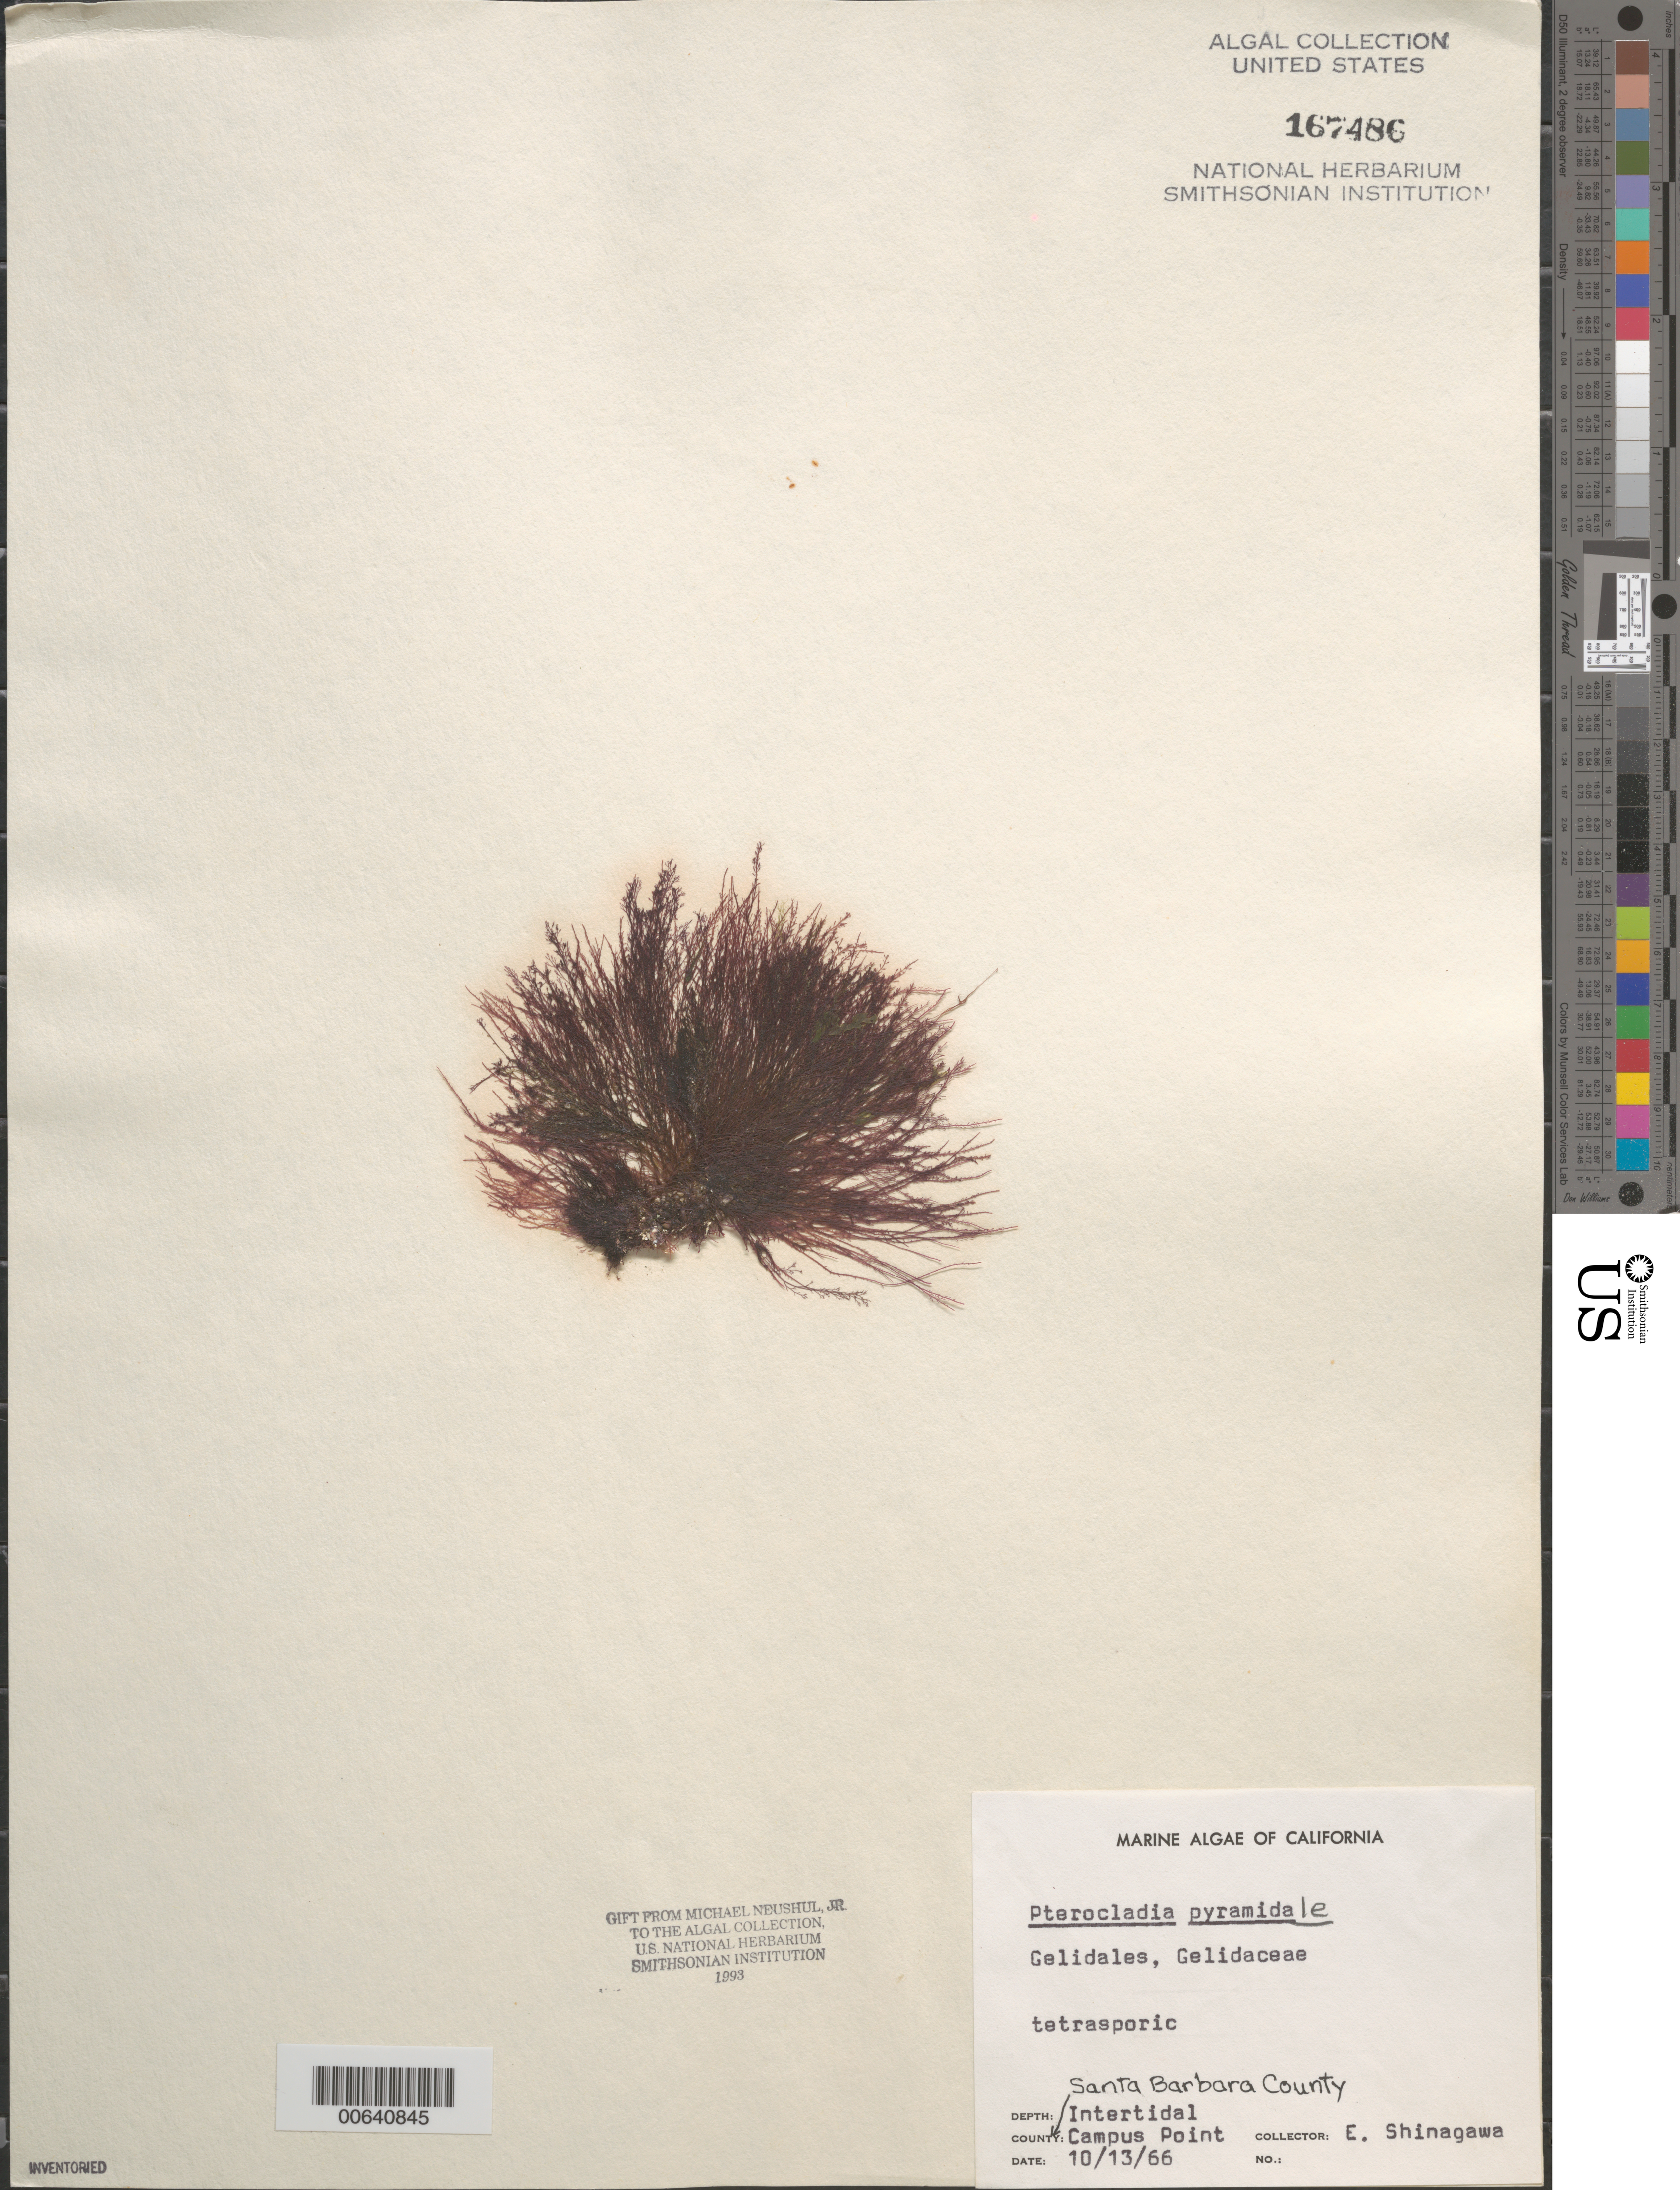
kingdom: Plantae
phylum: Rhodophyta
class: Florideophyceae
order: Gelidiales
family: Pterocladiaceae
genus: Pterocladiella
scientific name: Pterocladiella capillacea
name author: (S.G. Gmel.) Santelices & Hommers.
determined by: Algae name updating Project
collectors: E. Shinagawa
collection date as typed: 13 Oct 1966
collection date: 1966-10-13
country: United States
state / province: California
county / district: Santa Barbara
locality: Campus Point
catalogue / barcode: US 167486